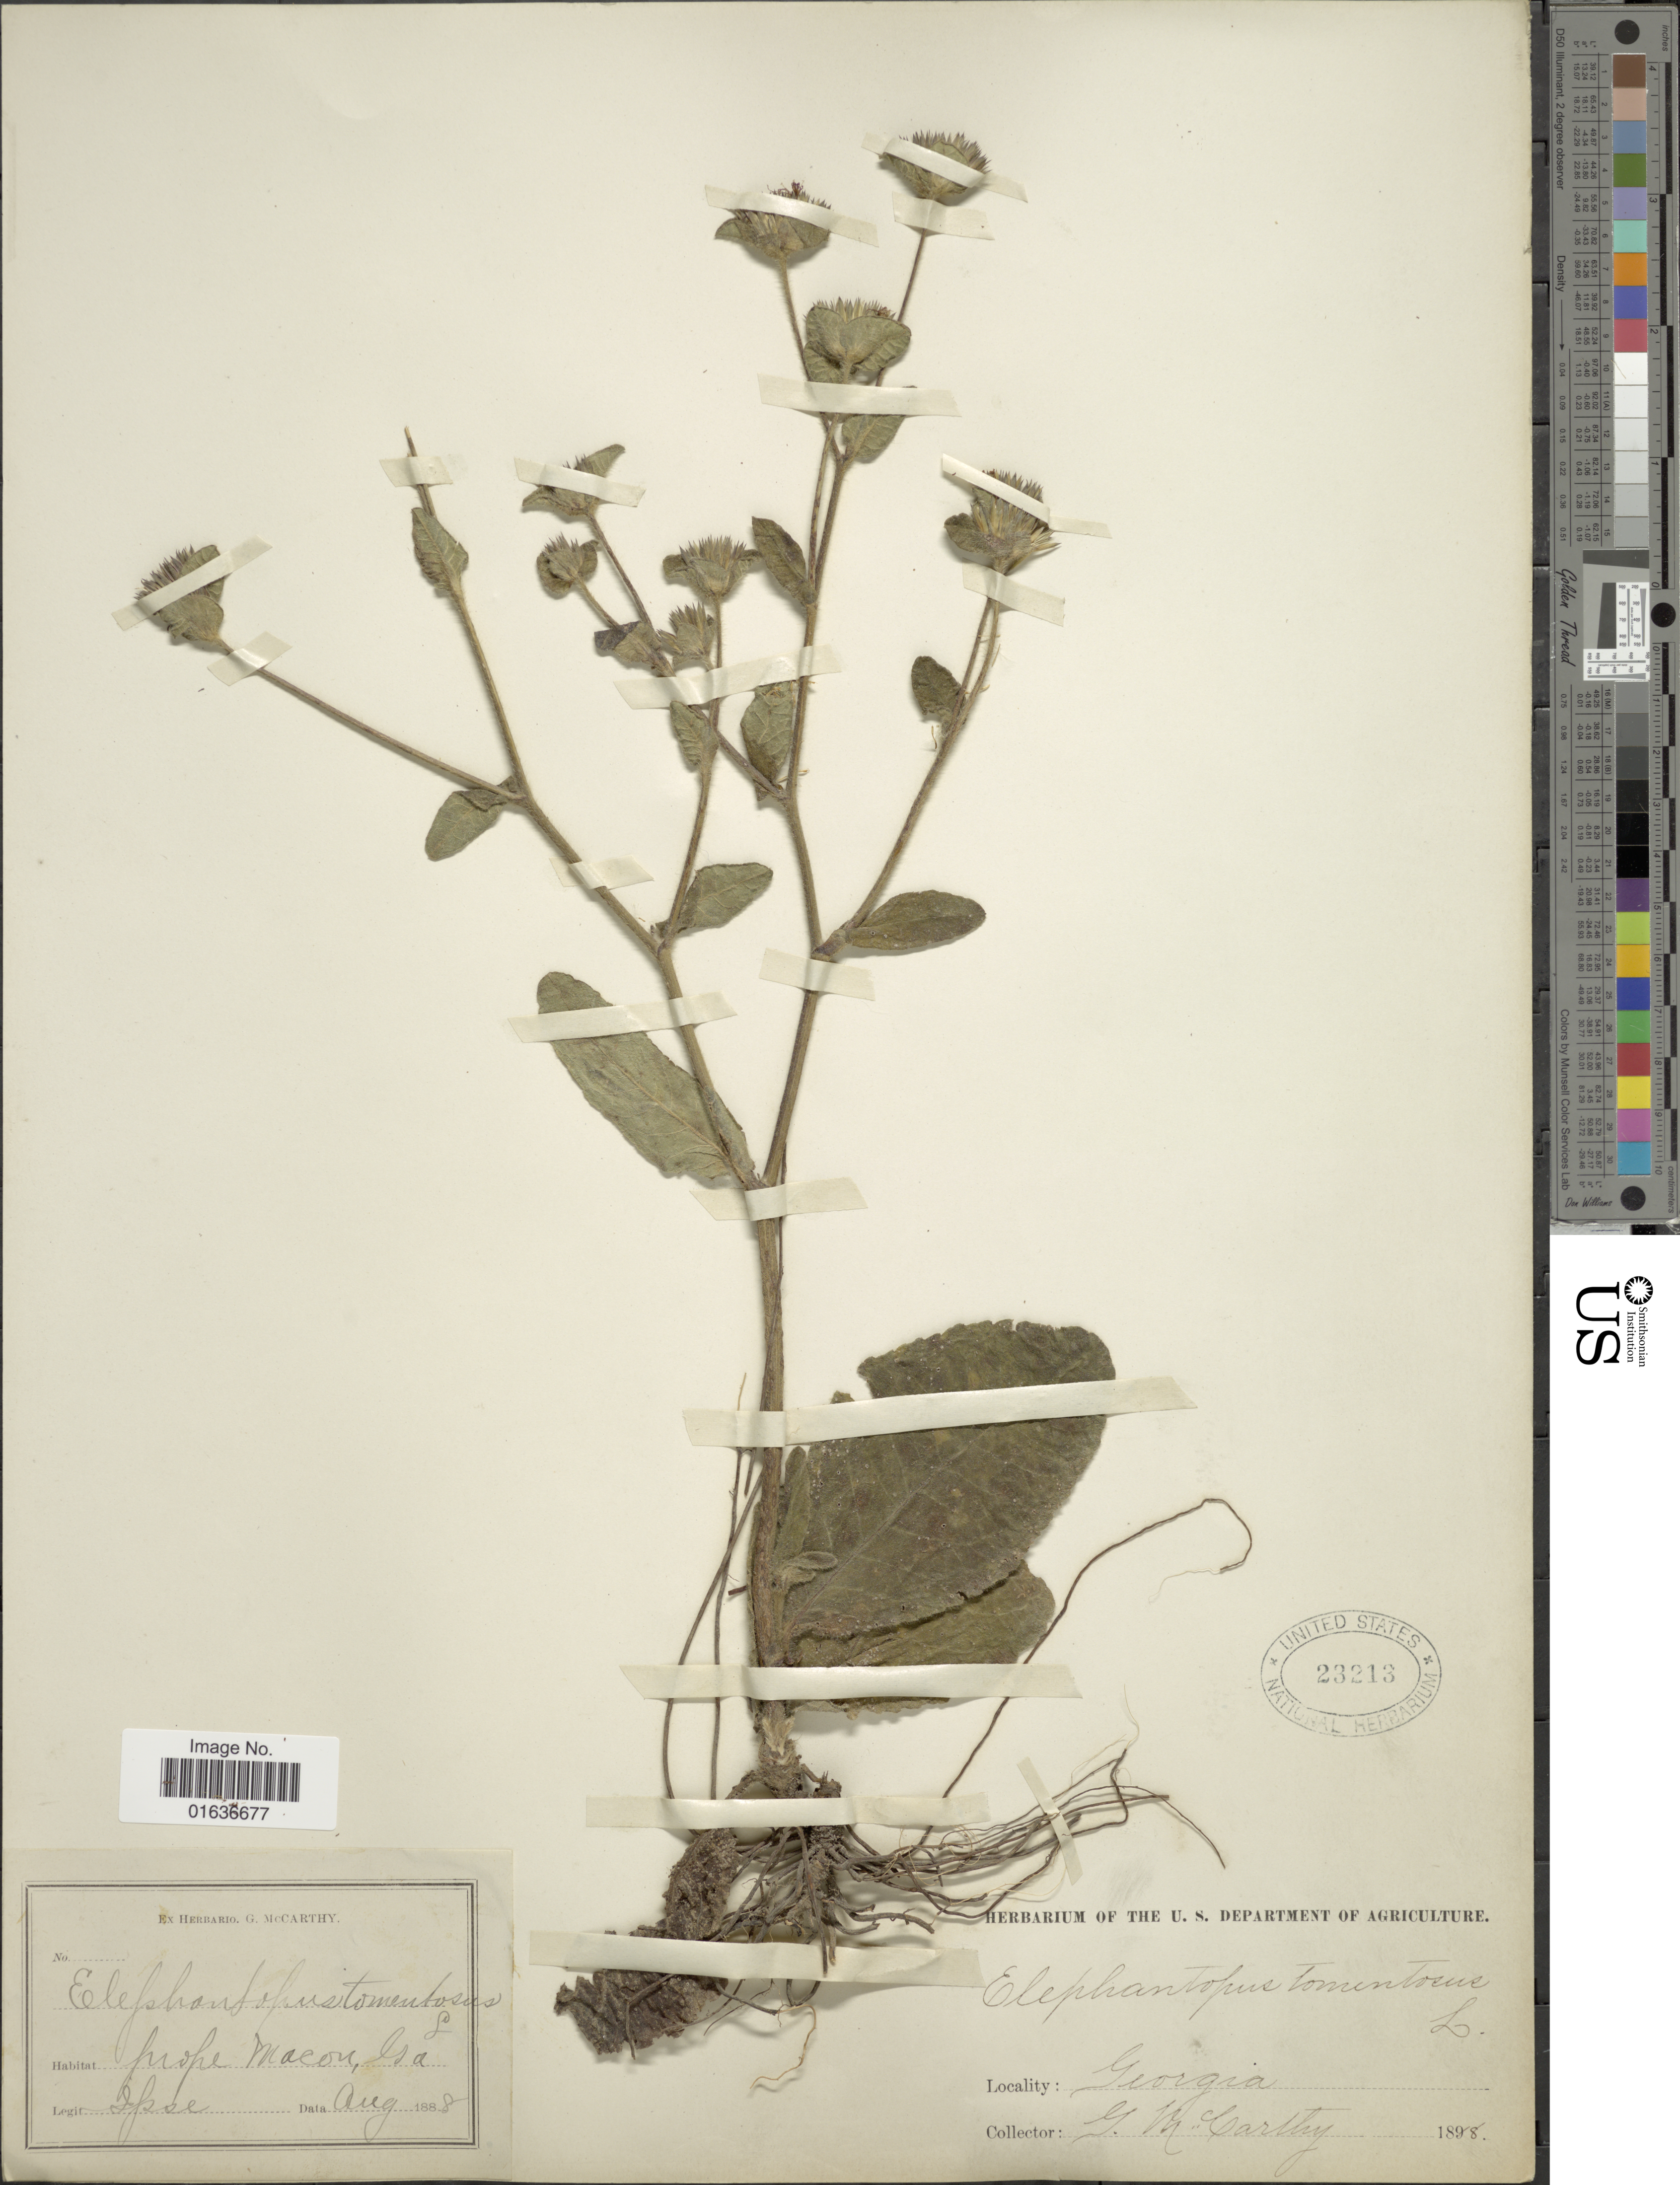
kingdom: Plantae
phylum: Tracheophyta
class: Magnoliopsida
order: Asterales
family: Asteraceae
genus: Elephantopus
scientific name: Elephantopus tomentosus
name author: L.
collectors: G. McCarthy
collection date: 1888-08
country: United States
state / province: Georgia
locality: Prope Macon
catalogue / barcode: US 23213